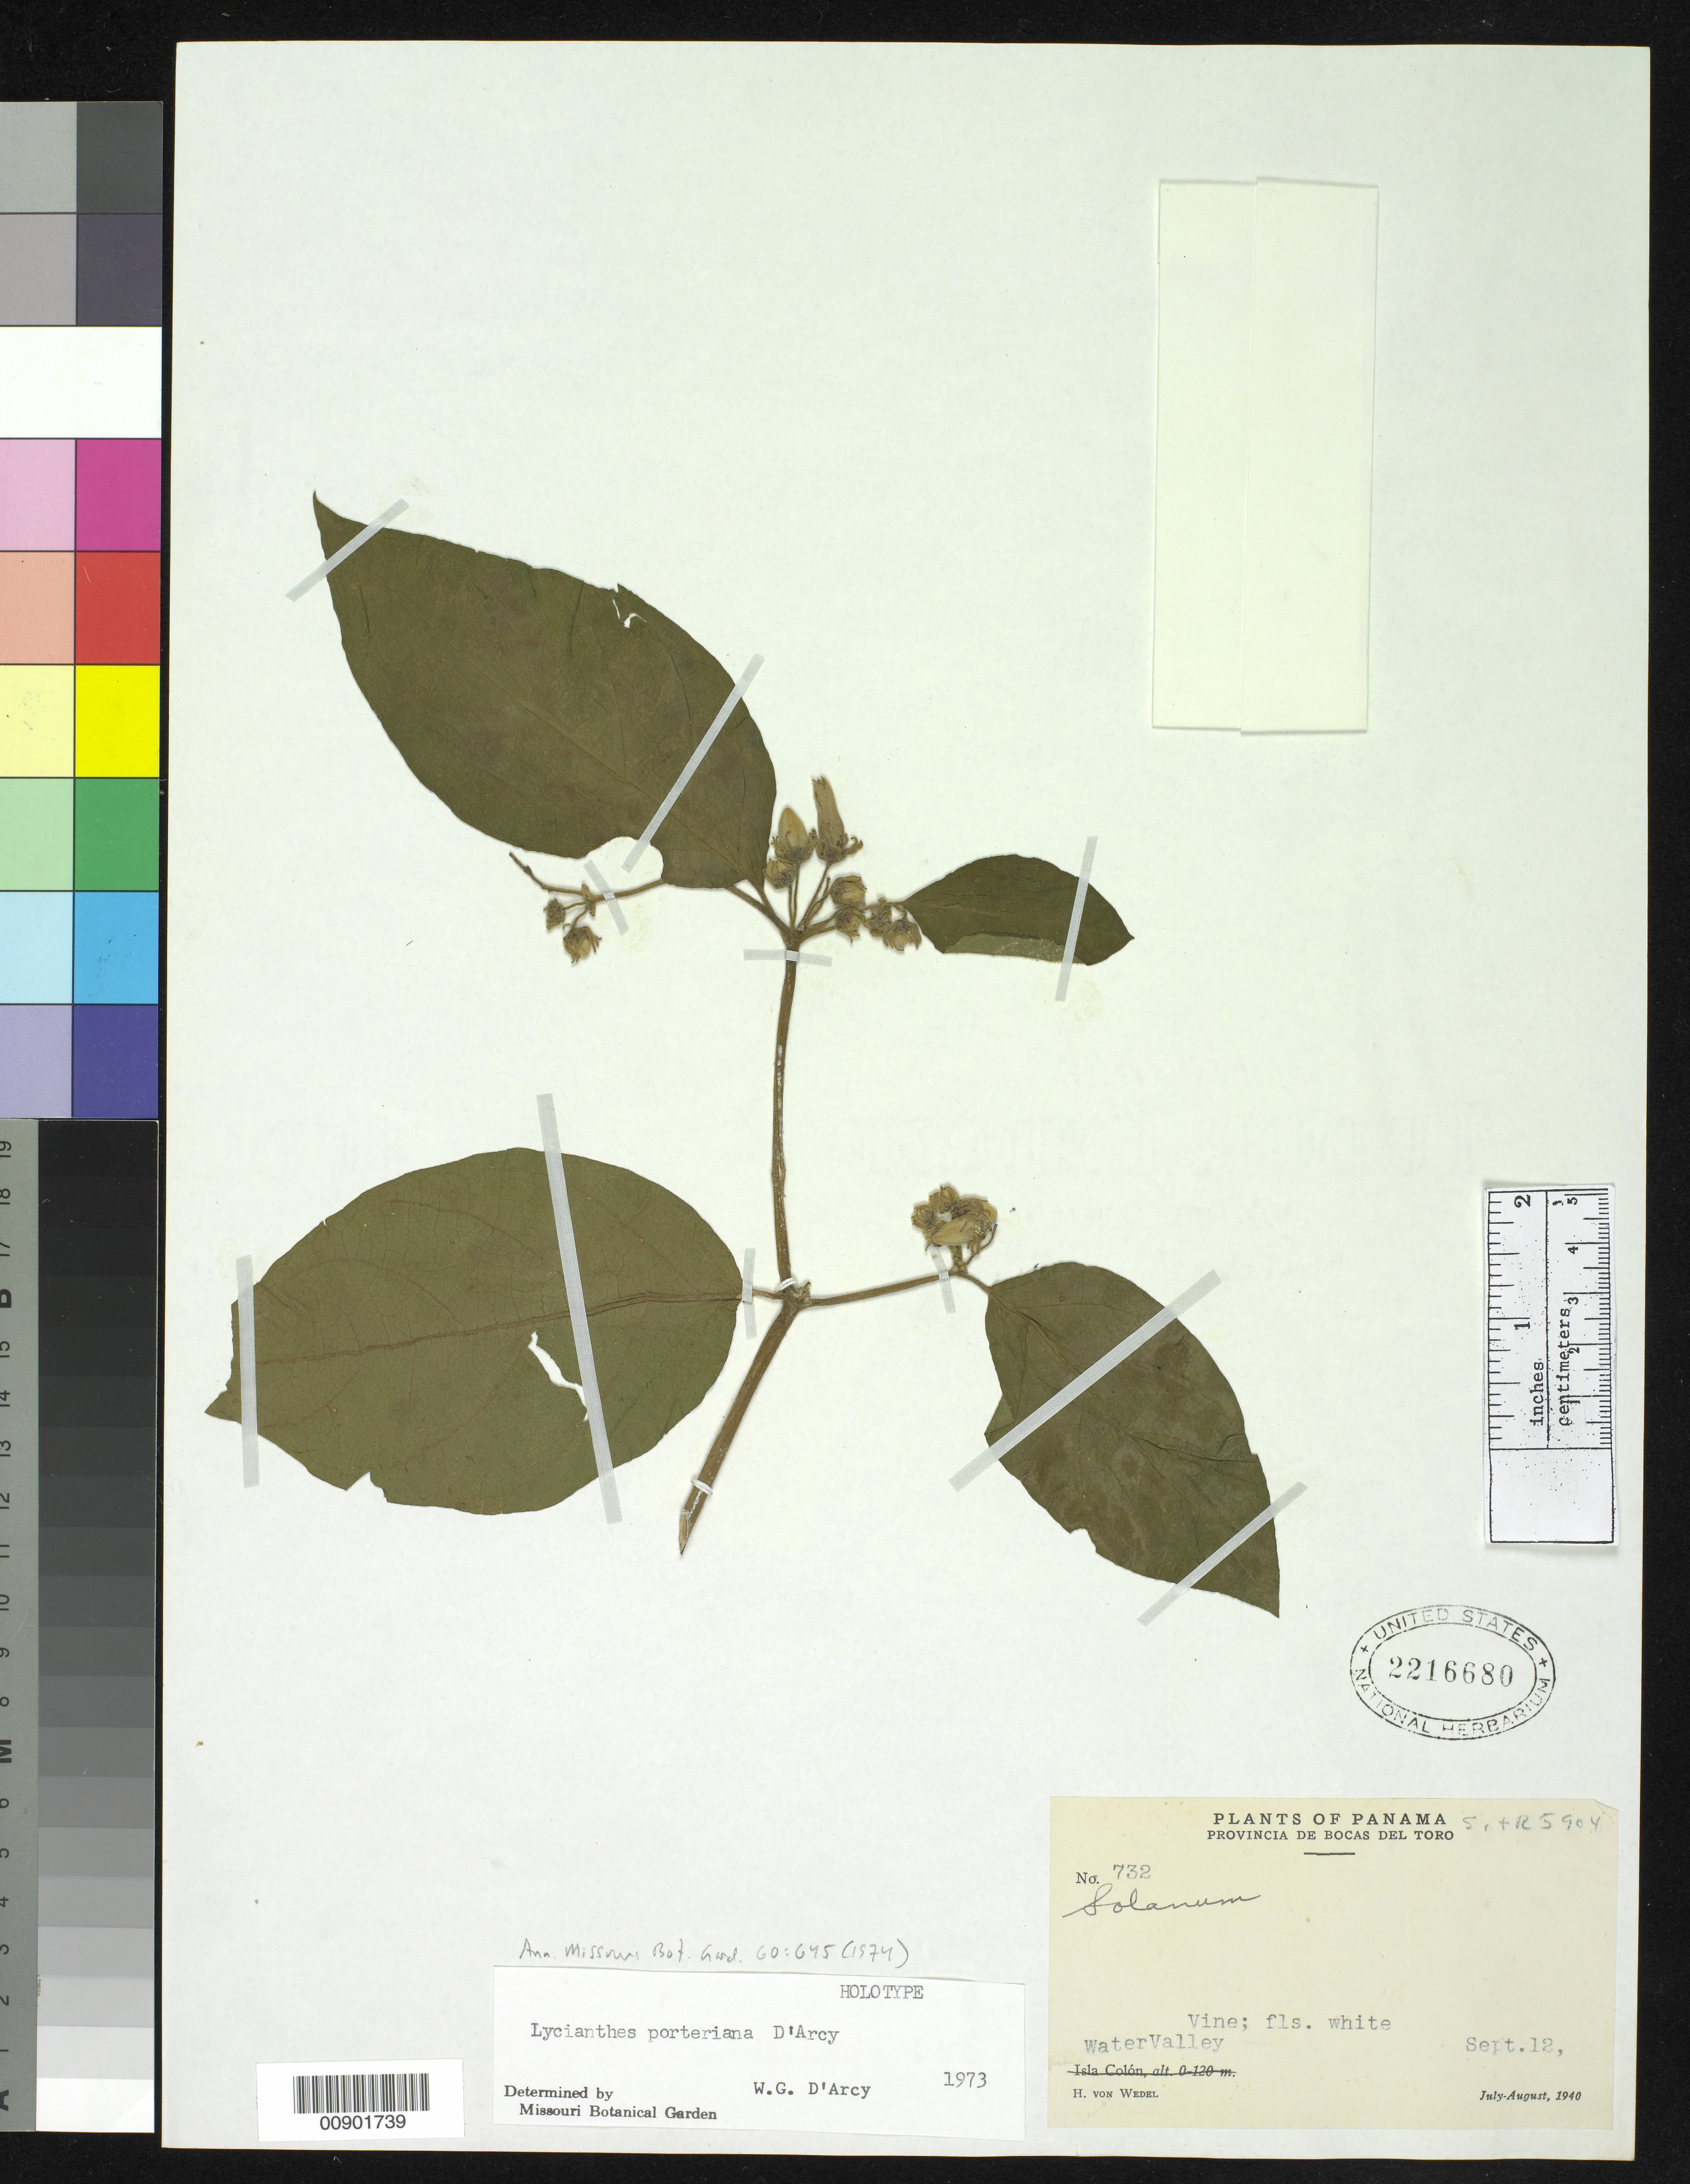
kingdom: Plantae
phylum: Tracheophyta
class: Magnoliopsida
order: Solanales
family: Solanaceae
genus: Lycianthes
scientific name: Lycianthes porteriana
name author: D'Arcy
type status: Holotype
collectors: H. von Wedel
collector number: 732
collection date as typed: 12 Sep 1940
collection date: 1940-09-12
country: Panama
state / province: Bocas del Toro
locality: Water Valley.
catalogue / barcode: US 2216680